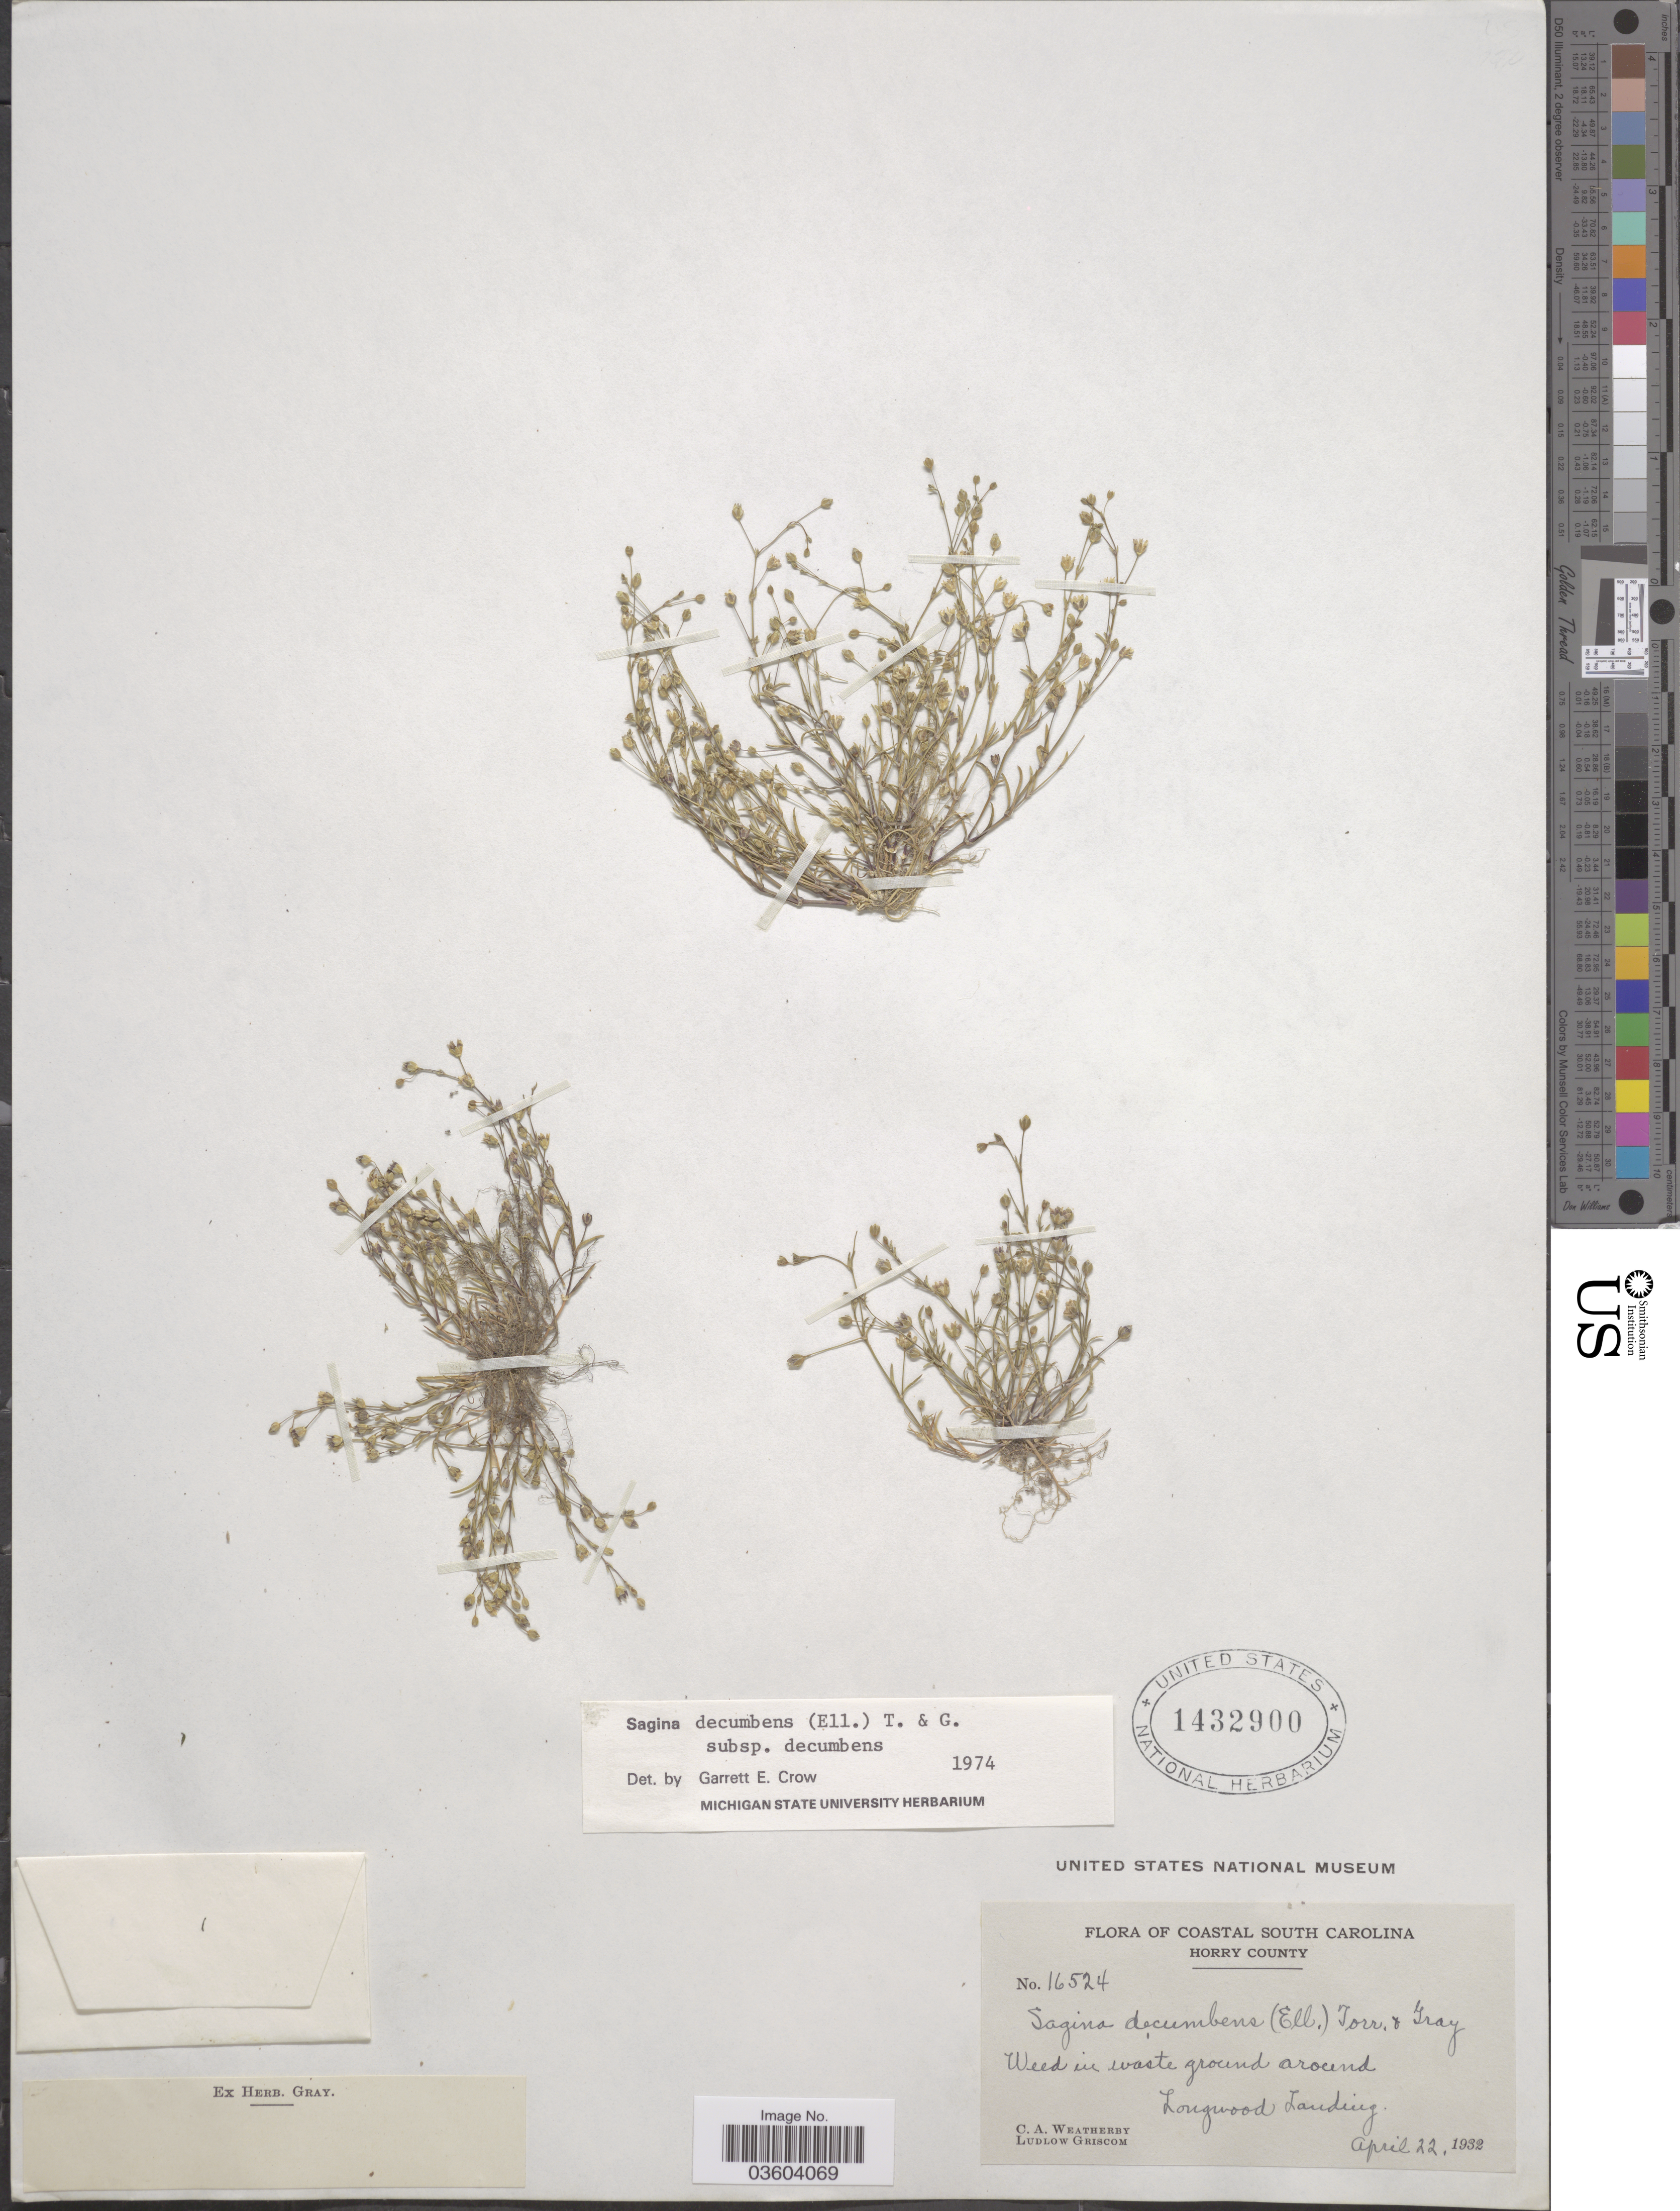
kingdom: Plantae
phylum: Tracheophyta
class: Magnoliopsida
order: Caryophyllales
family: Caryophyllaceae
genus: Sagina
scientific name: Sagina decumbens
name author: (Elliott) Torr. & A. Gray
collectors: C. A. Weatherby & L. Griscom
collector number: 16524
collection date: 1932-04-22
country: United States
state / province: South Carolina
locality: Coastal South Carolina. Horry County. Longwood Landing.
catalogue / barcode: US 1432900